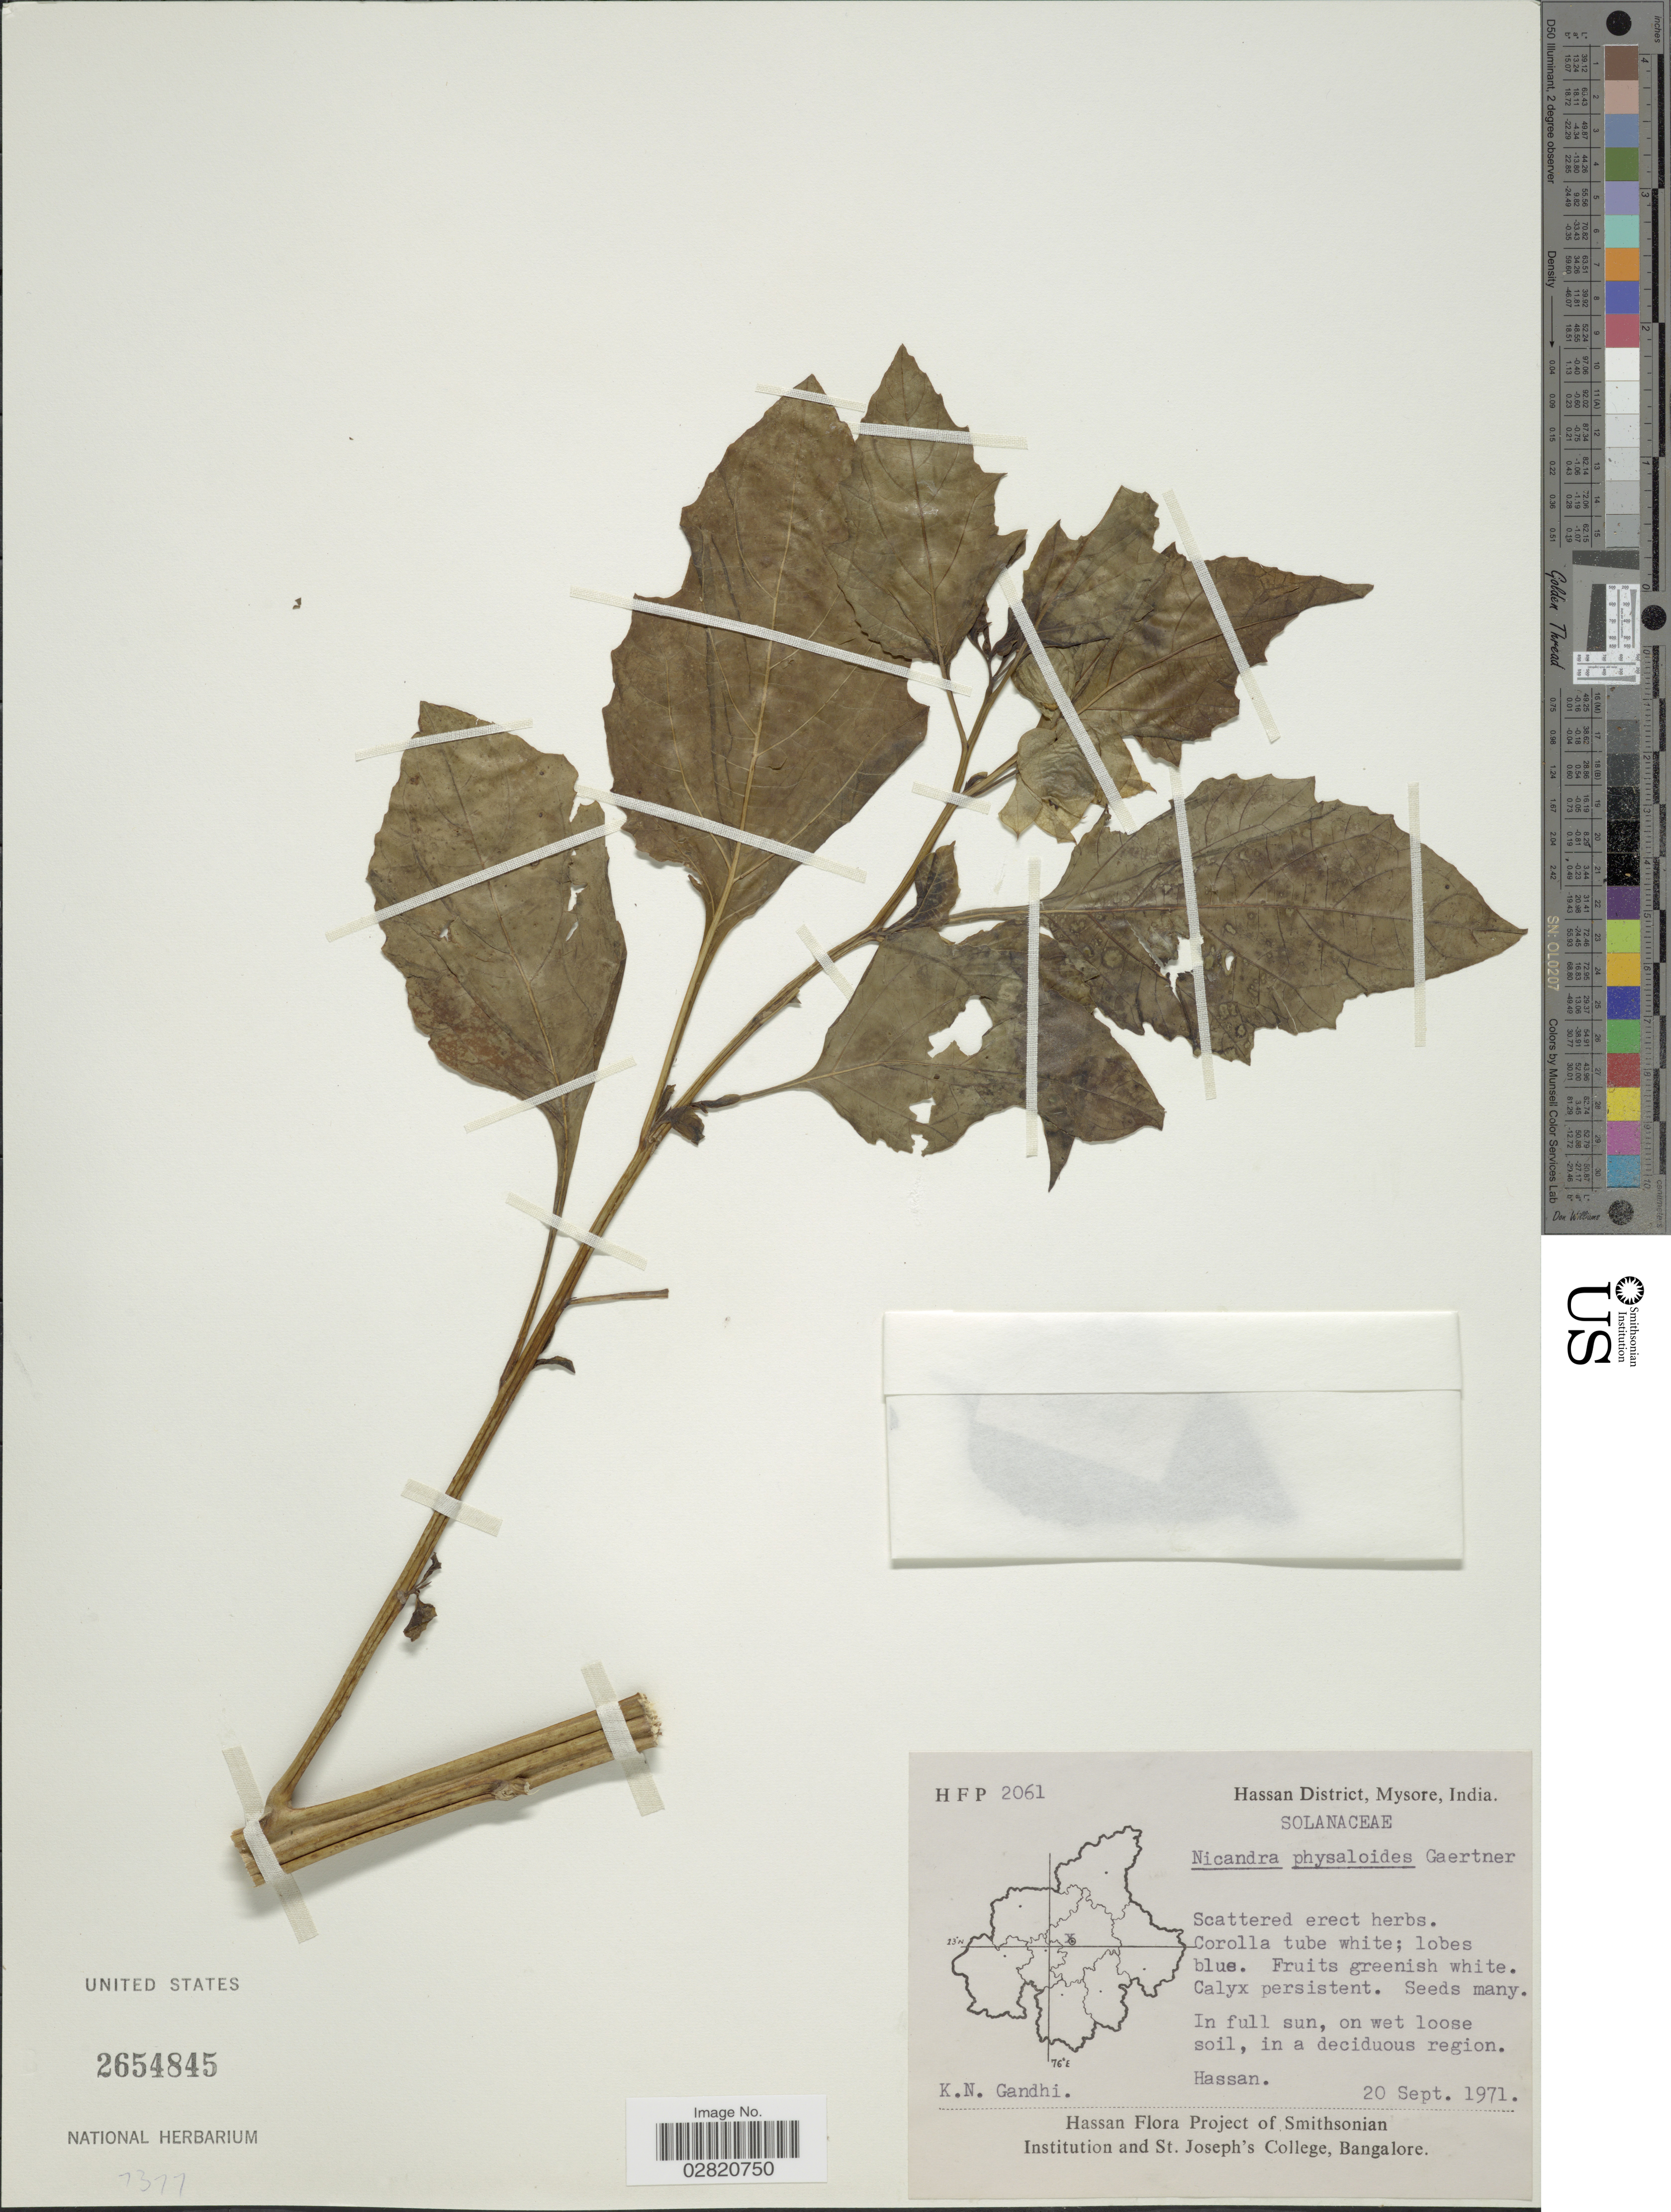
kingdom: Plantae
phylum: Tracheophyta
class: Magnoliopsida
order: Solanales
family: Solanaceae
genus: Nicandra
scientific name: Nicandra physalodes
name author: (L.) Gaertn.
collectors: K. N. Gandhi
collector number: HFP2061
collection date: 1971-09-20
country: India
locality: Hassan District, Mysore. Hassan.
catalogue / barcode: US 2654845